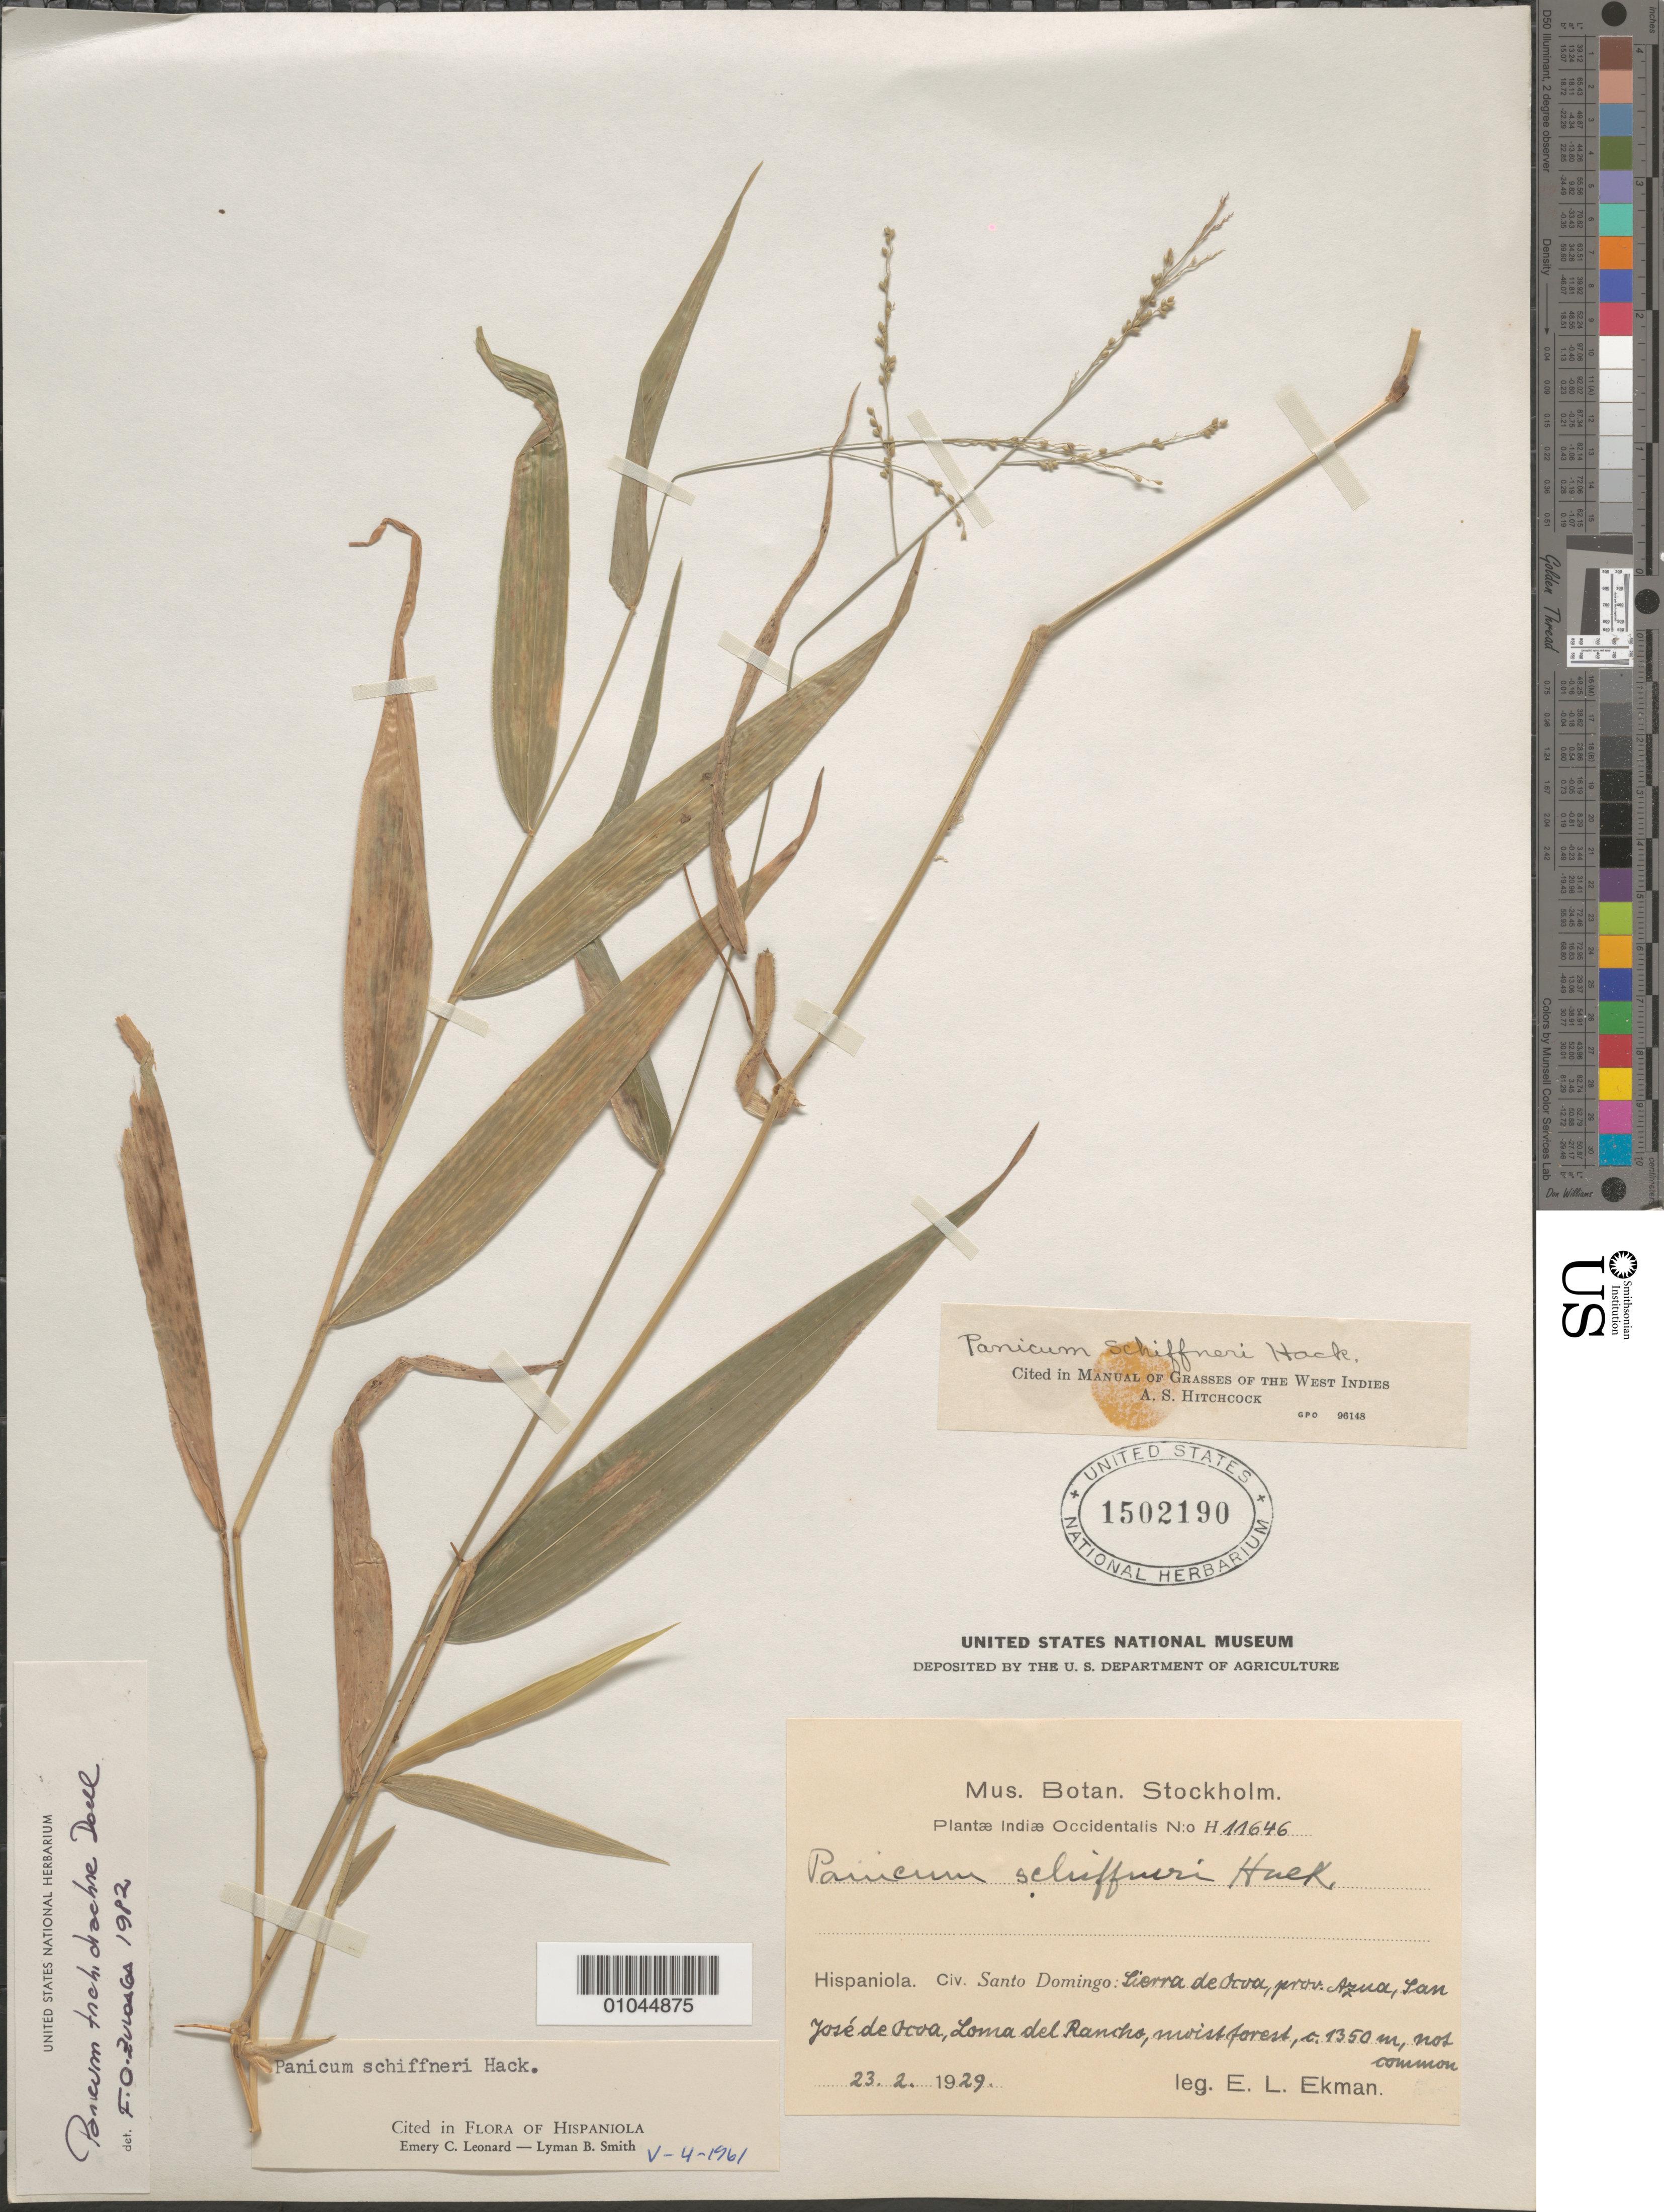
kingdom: Plantae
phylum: Tracheophyta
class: Liliopsida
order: Poales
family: Poaceae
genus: Panicum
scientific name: Panicum trichoides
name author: Sw.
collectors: E. L. Ekman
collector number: H 11646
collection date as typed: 23 Feb 1929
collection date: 1929-02-23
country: Dominican Republic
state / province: Azua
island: Hispaniola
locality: Sierra de Ocoa, San Jose de Ocoa, Loma del Rancho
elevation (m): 1350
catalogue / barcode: US 1502190